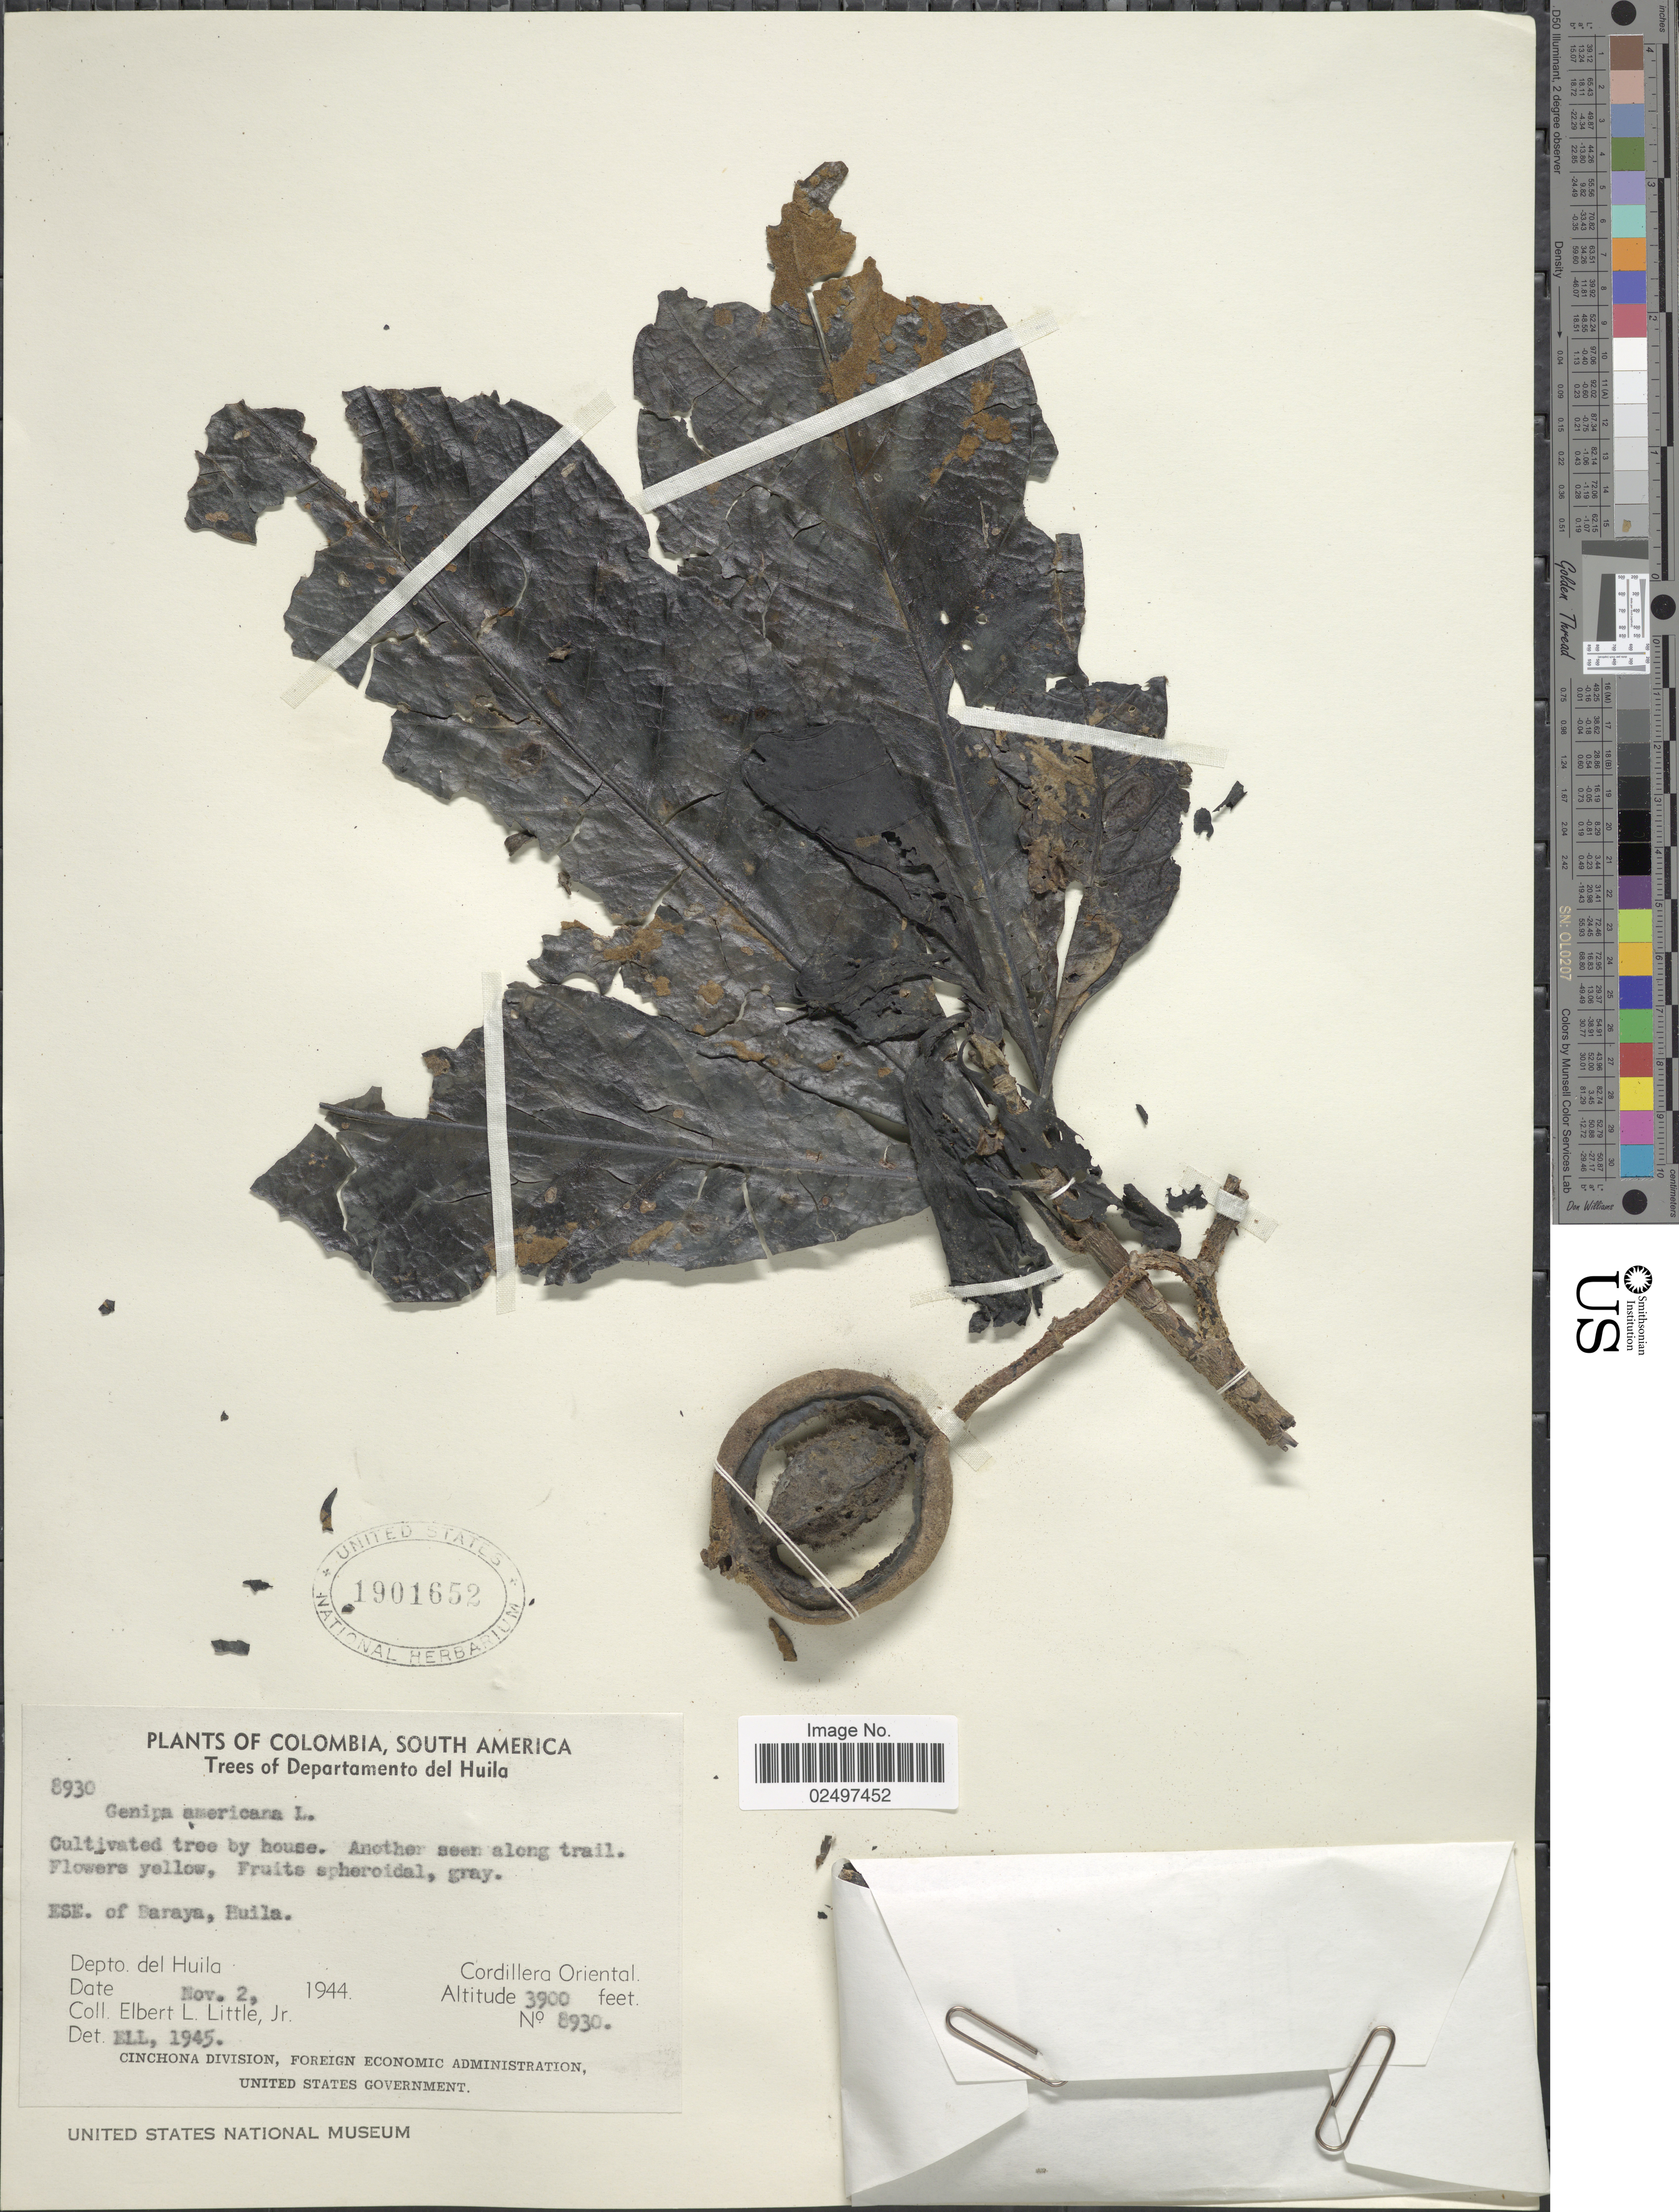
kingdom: Plantae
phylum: Tracheophyta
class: Magnoliopsida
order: Gentianales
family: Rubiaceae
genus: Genipa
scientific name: Genipa americana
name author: L.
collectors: E. L. Little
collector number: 8930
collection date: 1944-11-02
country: Colombia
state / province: Huila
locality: ESE. of Baraya. Depto. del Huila, Cordillera Oriental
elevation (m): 1189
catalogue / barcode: US 1901652